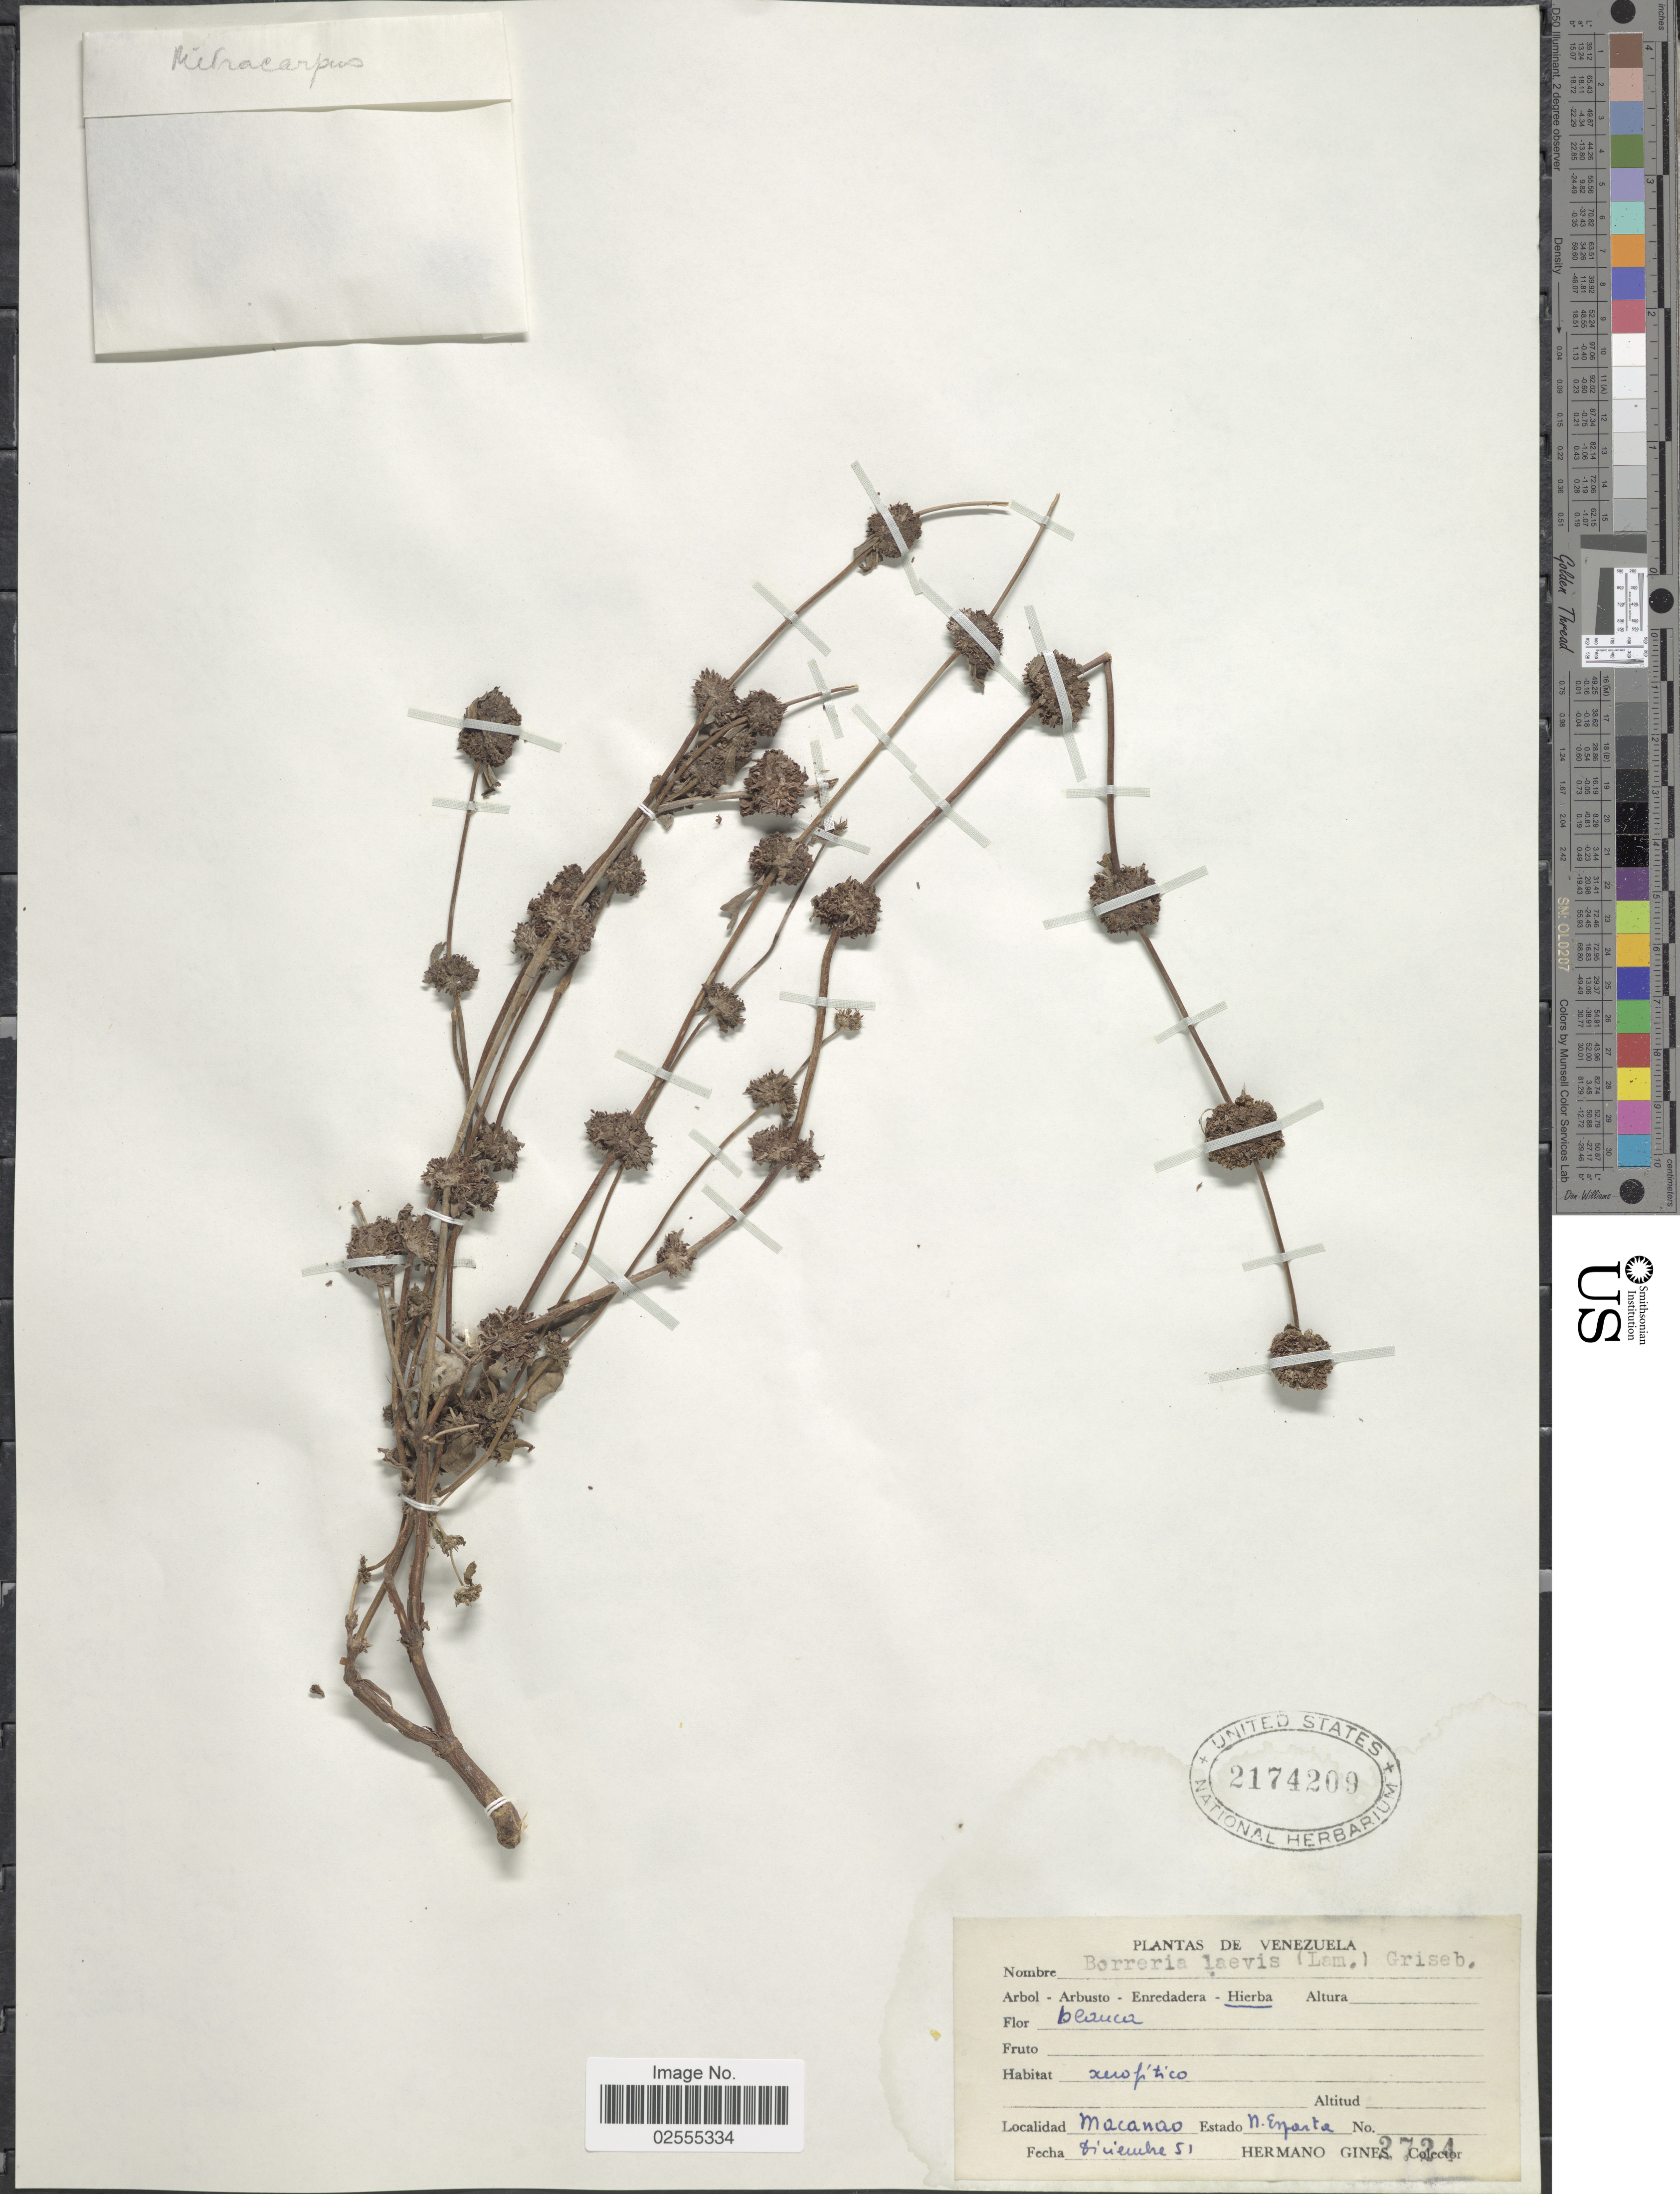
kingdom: Plantae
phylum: Tracheophyta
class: Magnoliopsida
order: Gentianales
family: Rubiaceae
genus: Mitracarpus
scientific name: Mitracarpus sp.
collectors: Bro. Gines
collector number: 2724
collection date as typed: Transcribed d/m/y: /12/51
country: Venezuela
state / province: Nueva Esparta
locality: Macanao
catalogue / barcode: US 2174209